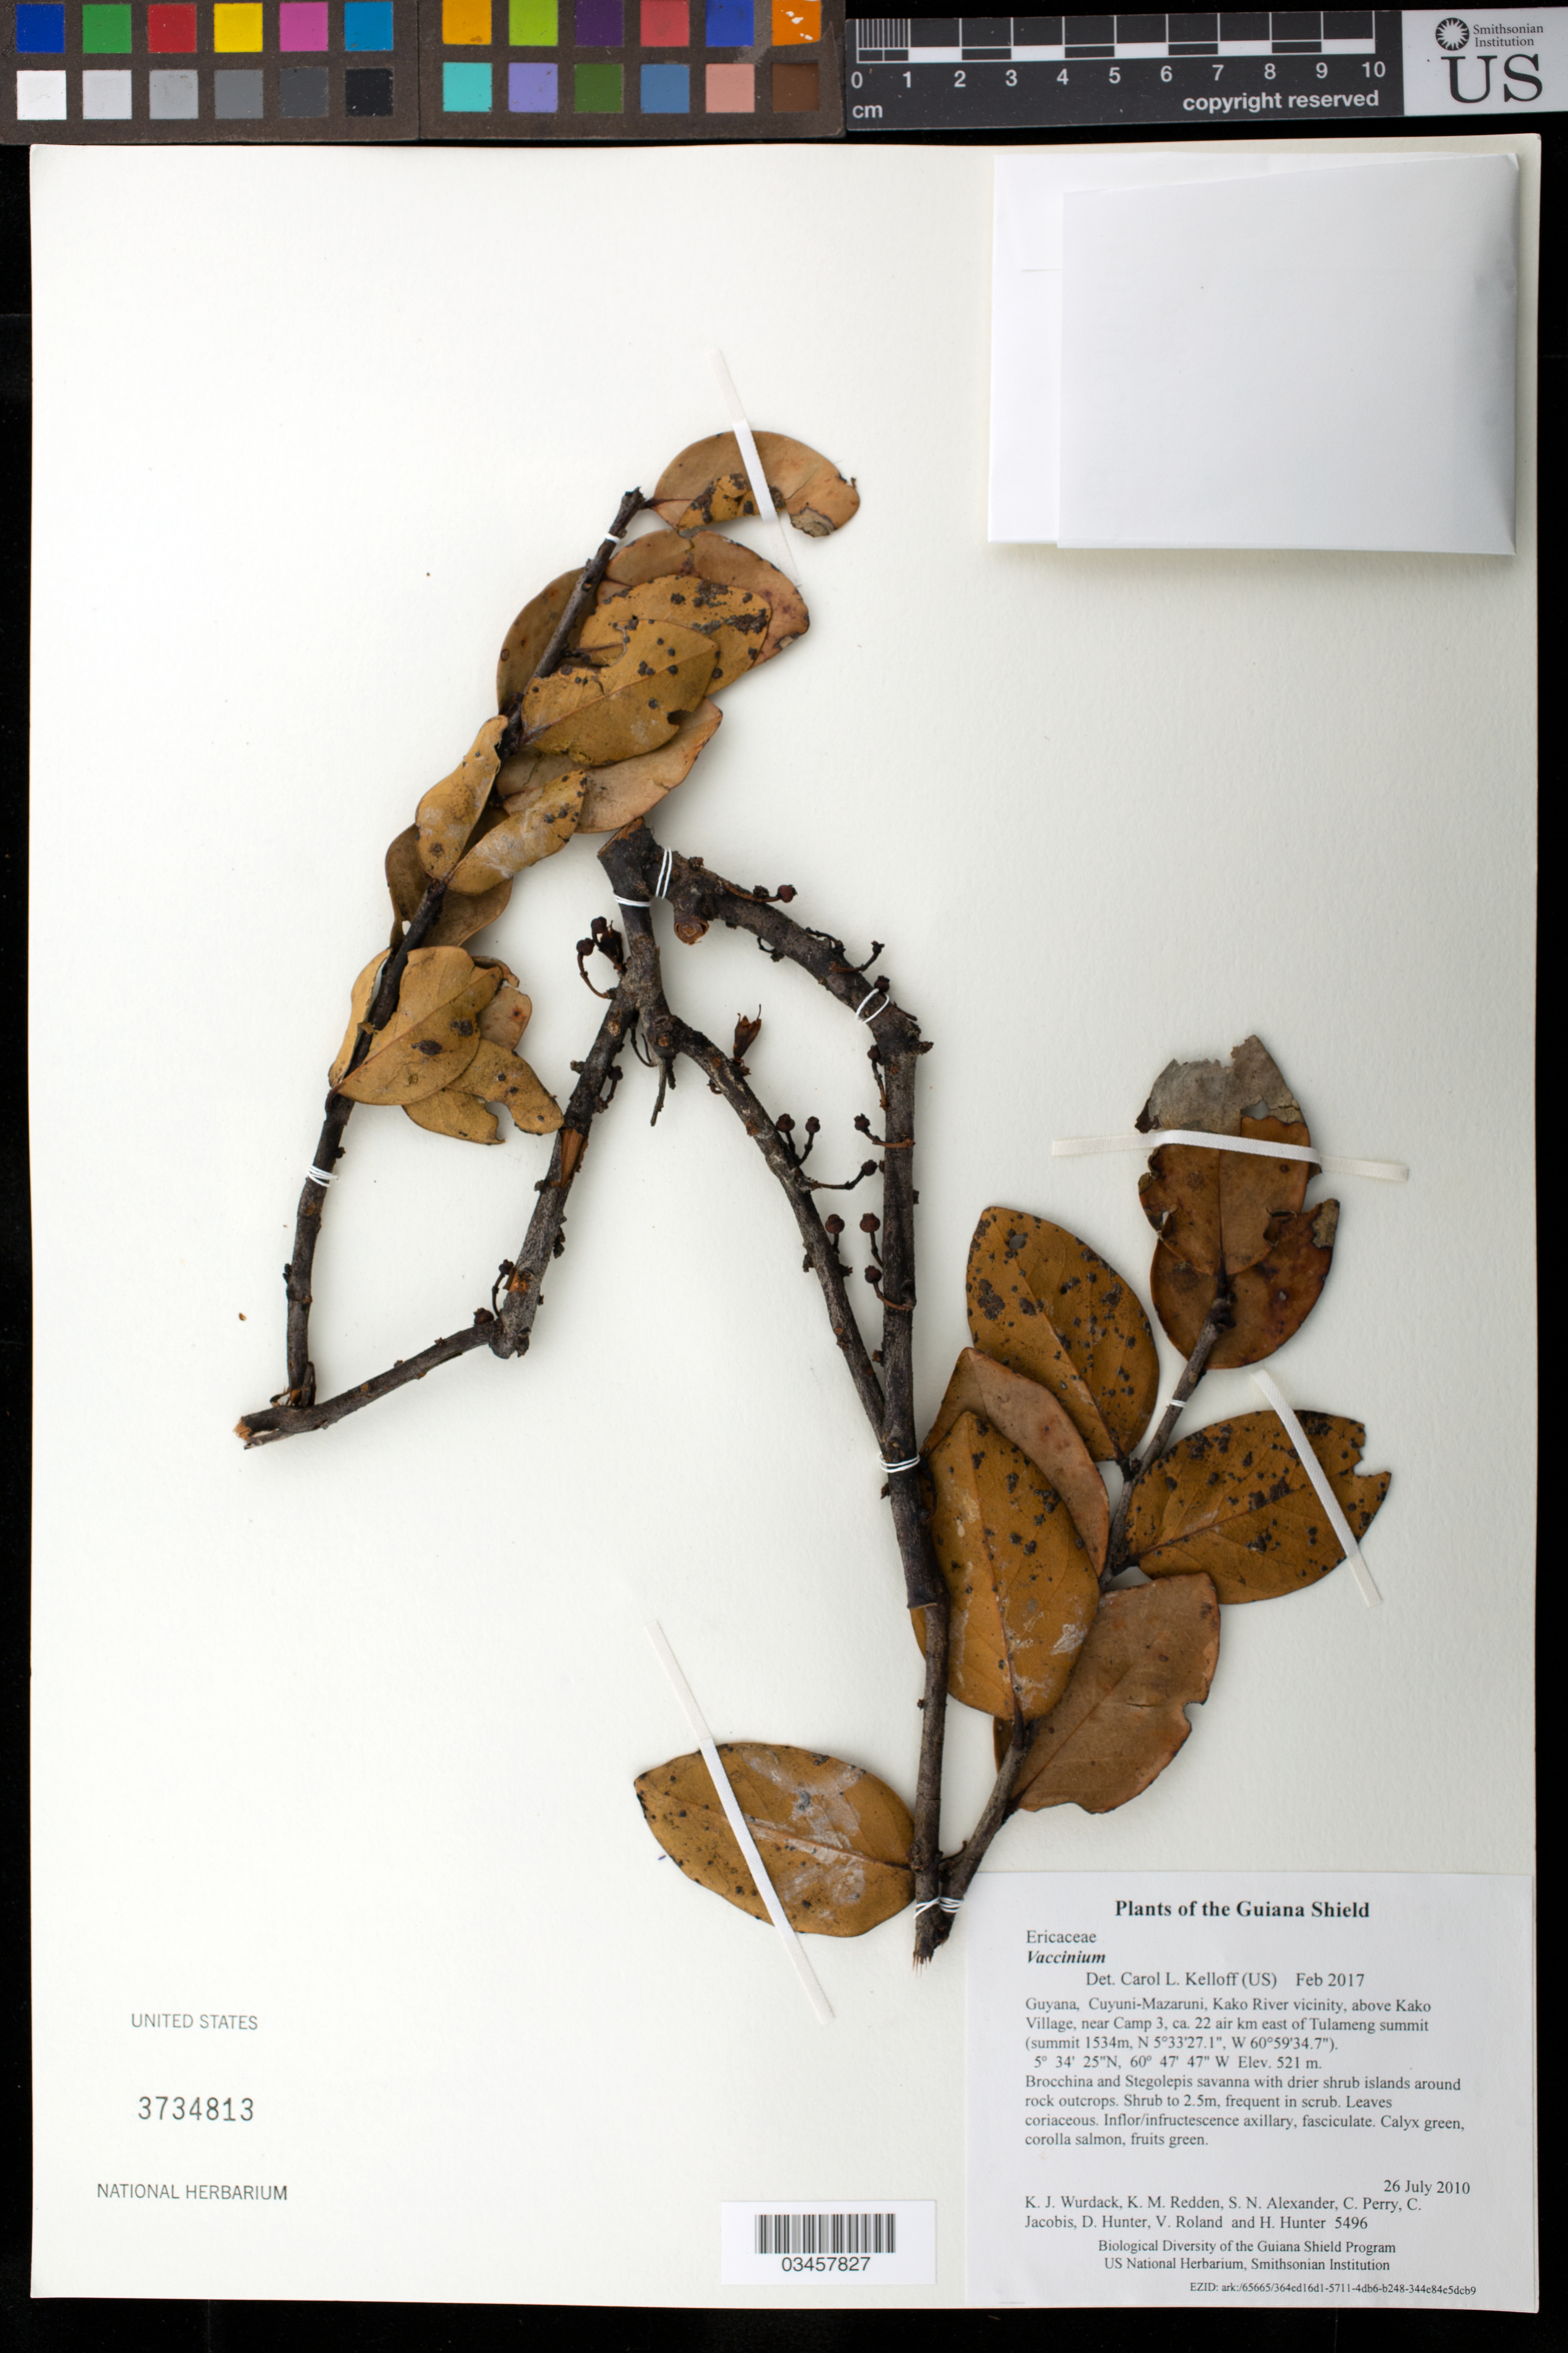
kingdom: Plantae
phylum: Tracheophyta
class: Magnoliopsida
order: Ericales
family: Ericaceae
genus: Vaccinium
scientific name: Vaccinium sp.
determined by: Kelloff, Carol L., (US), Smithsonian Institution - National Museum of Natural History (UNITED STATES)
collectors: K. Wurdack, K. M. Redden, S. N. Alexander, C. Perry, C. Jacobis, D. Hunter, V. Roland & H. Hunter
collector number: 5496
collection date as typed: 26 July 2010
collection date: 2010-07-26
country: Guyana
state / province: Cuyuni-Mazaruni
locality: Kako River vicinity, above Kako Village, near Camp 3, ca. 22 air km east of Tulameng summit (summit 1534m, N 5°33'27.1", W 60°59'34.7")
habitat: Brocchina and Stegolepis savanna with drier shrub islands around rock outcrops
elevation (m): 521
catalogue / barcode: US 3734813